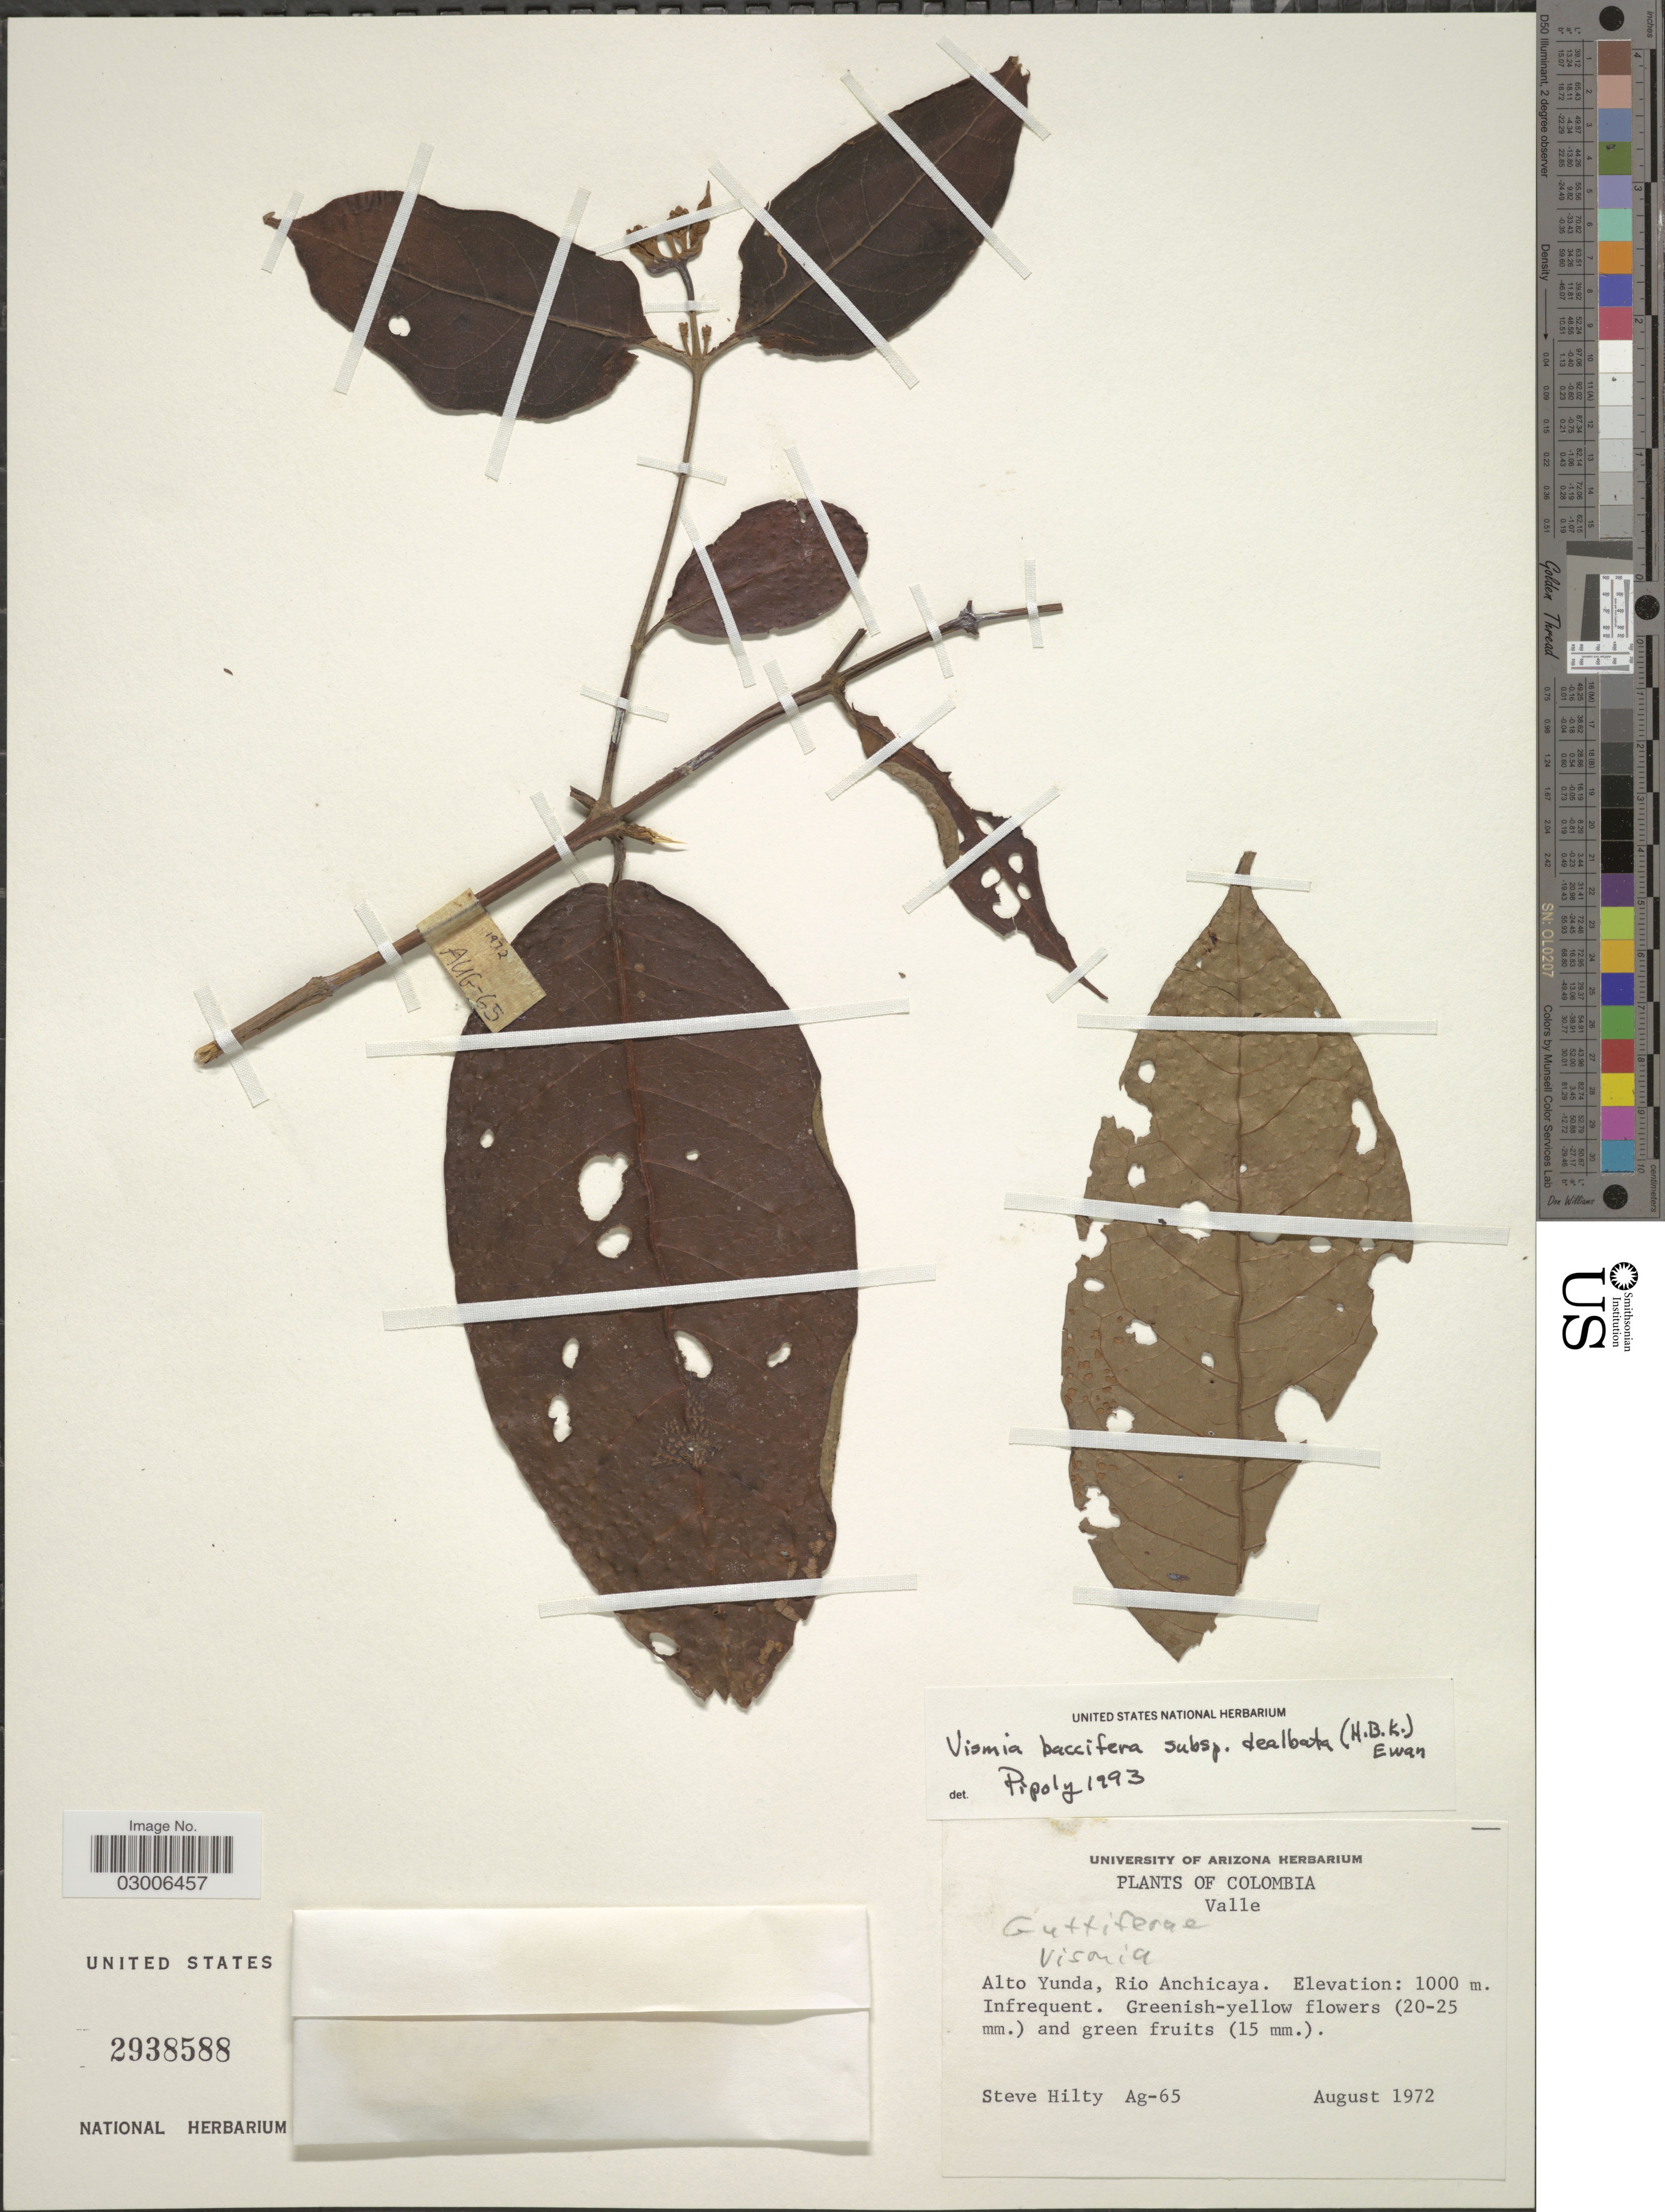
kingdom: Plantae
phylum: Tracheophyta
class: Magnoliopsida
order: Malpighiales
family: Hypericaceae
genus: Vismia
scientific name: Vismia baccifera subsp. dealbata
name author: (Kunth) Ewan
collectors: S. Hilty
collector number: Ag-65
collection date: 1972-08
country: Colombia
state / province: Valle del Cauca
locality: Valle. Alto Yunda, Rio Anchicaya.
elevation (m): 1000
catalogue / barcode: US 2938588